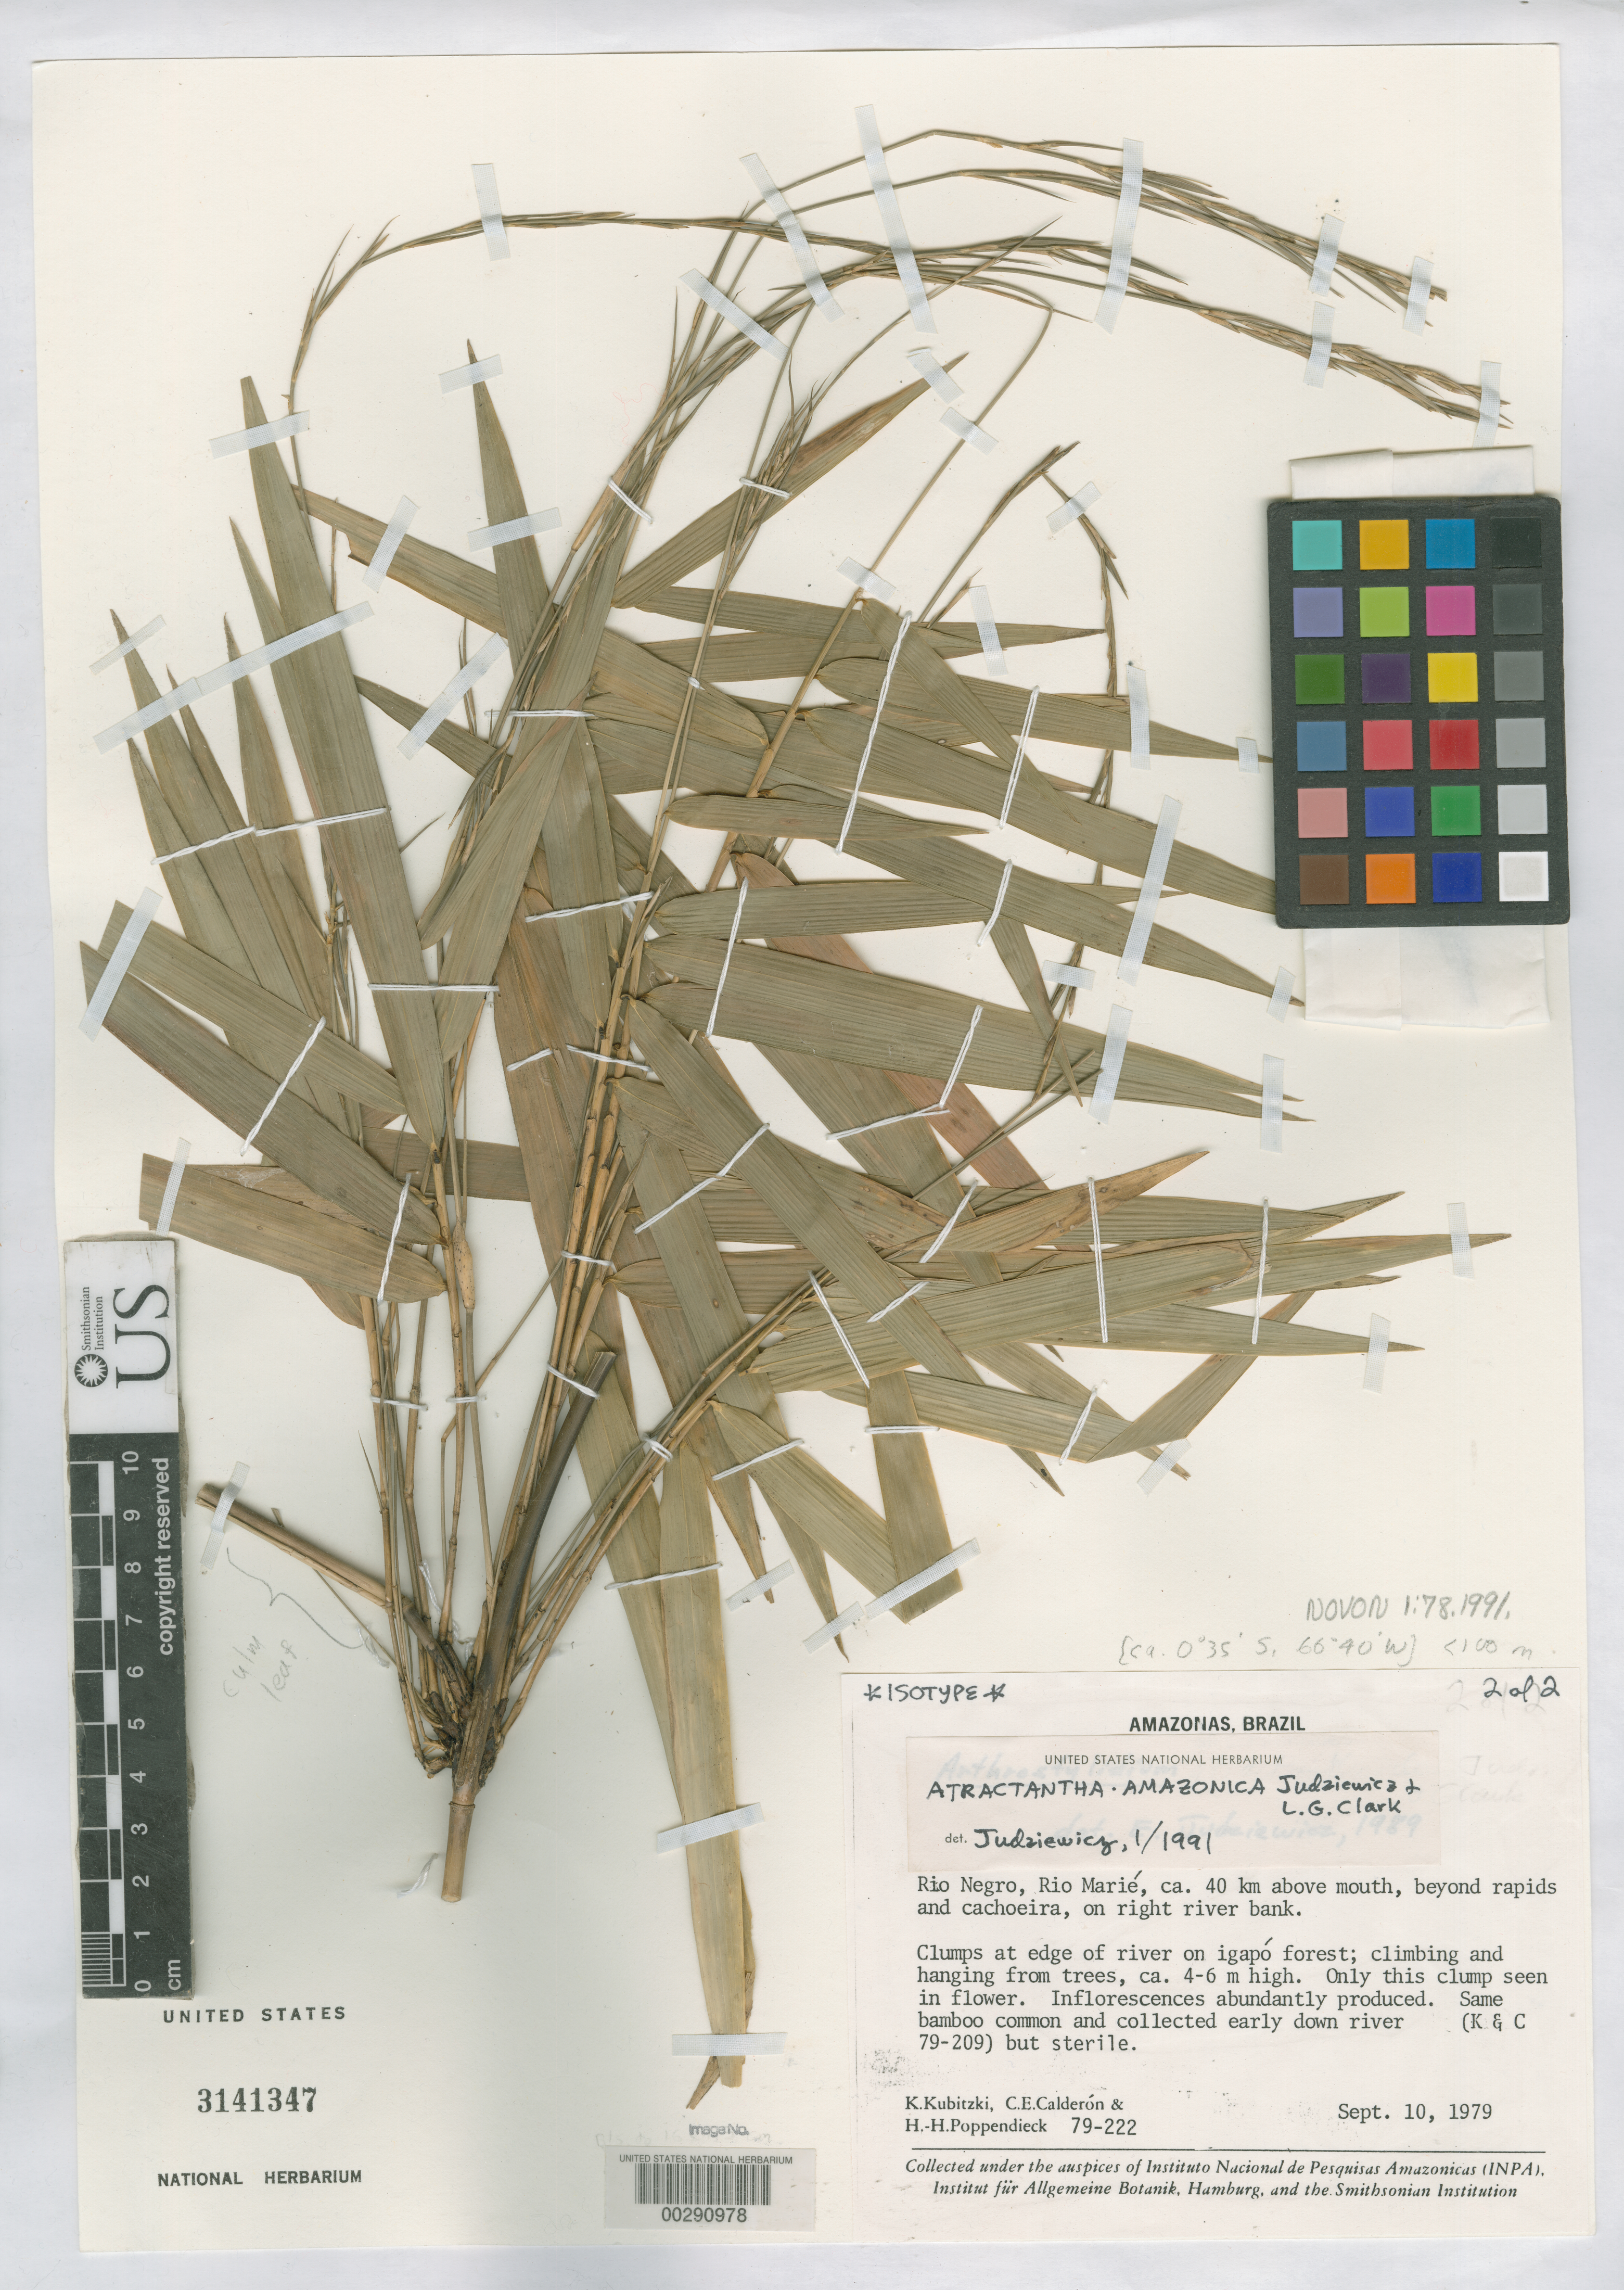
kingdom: Plantae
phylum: Tracheophyta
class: Liliopsida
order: Poales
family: Poaceae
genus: Atractantha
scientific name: Atractantha amazonica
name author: Judz. & L.G. Clark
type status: Isotype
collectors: K. Kubitzki, C. E. Calderón & H.-H. Poppendieck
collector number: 79-222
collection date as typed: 10 Sep 1979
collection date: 1979-09-10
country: Brazil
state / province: Amazonas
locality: Rio Negro, Rio Marie, ca 40 km above mouth, beyond rapids and Cachoeira on right river bank.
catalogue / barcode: US 3141347